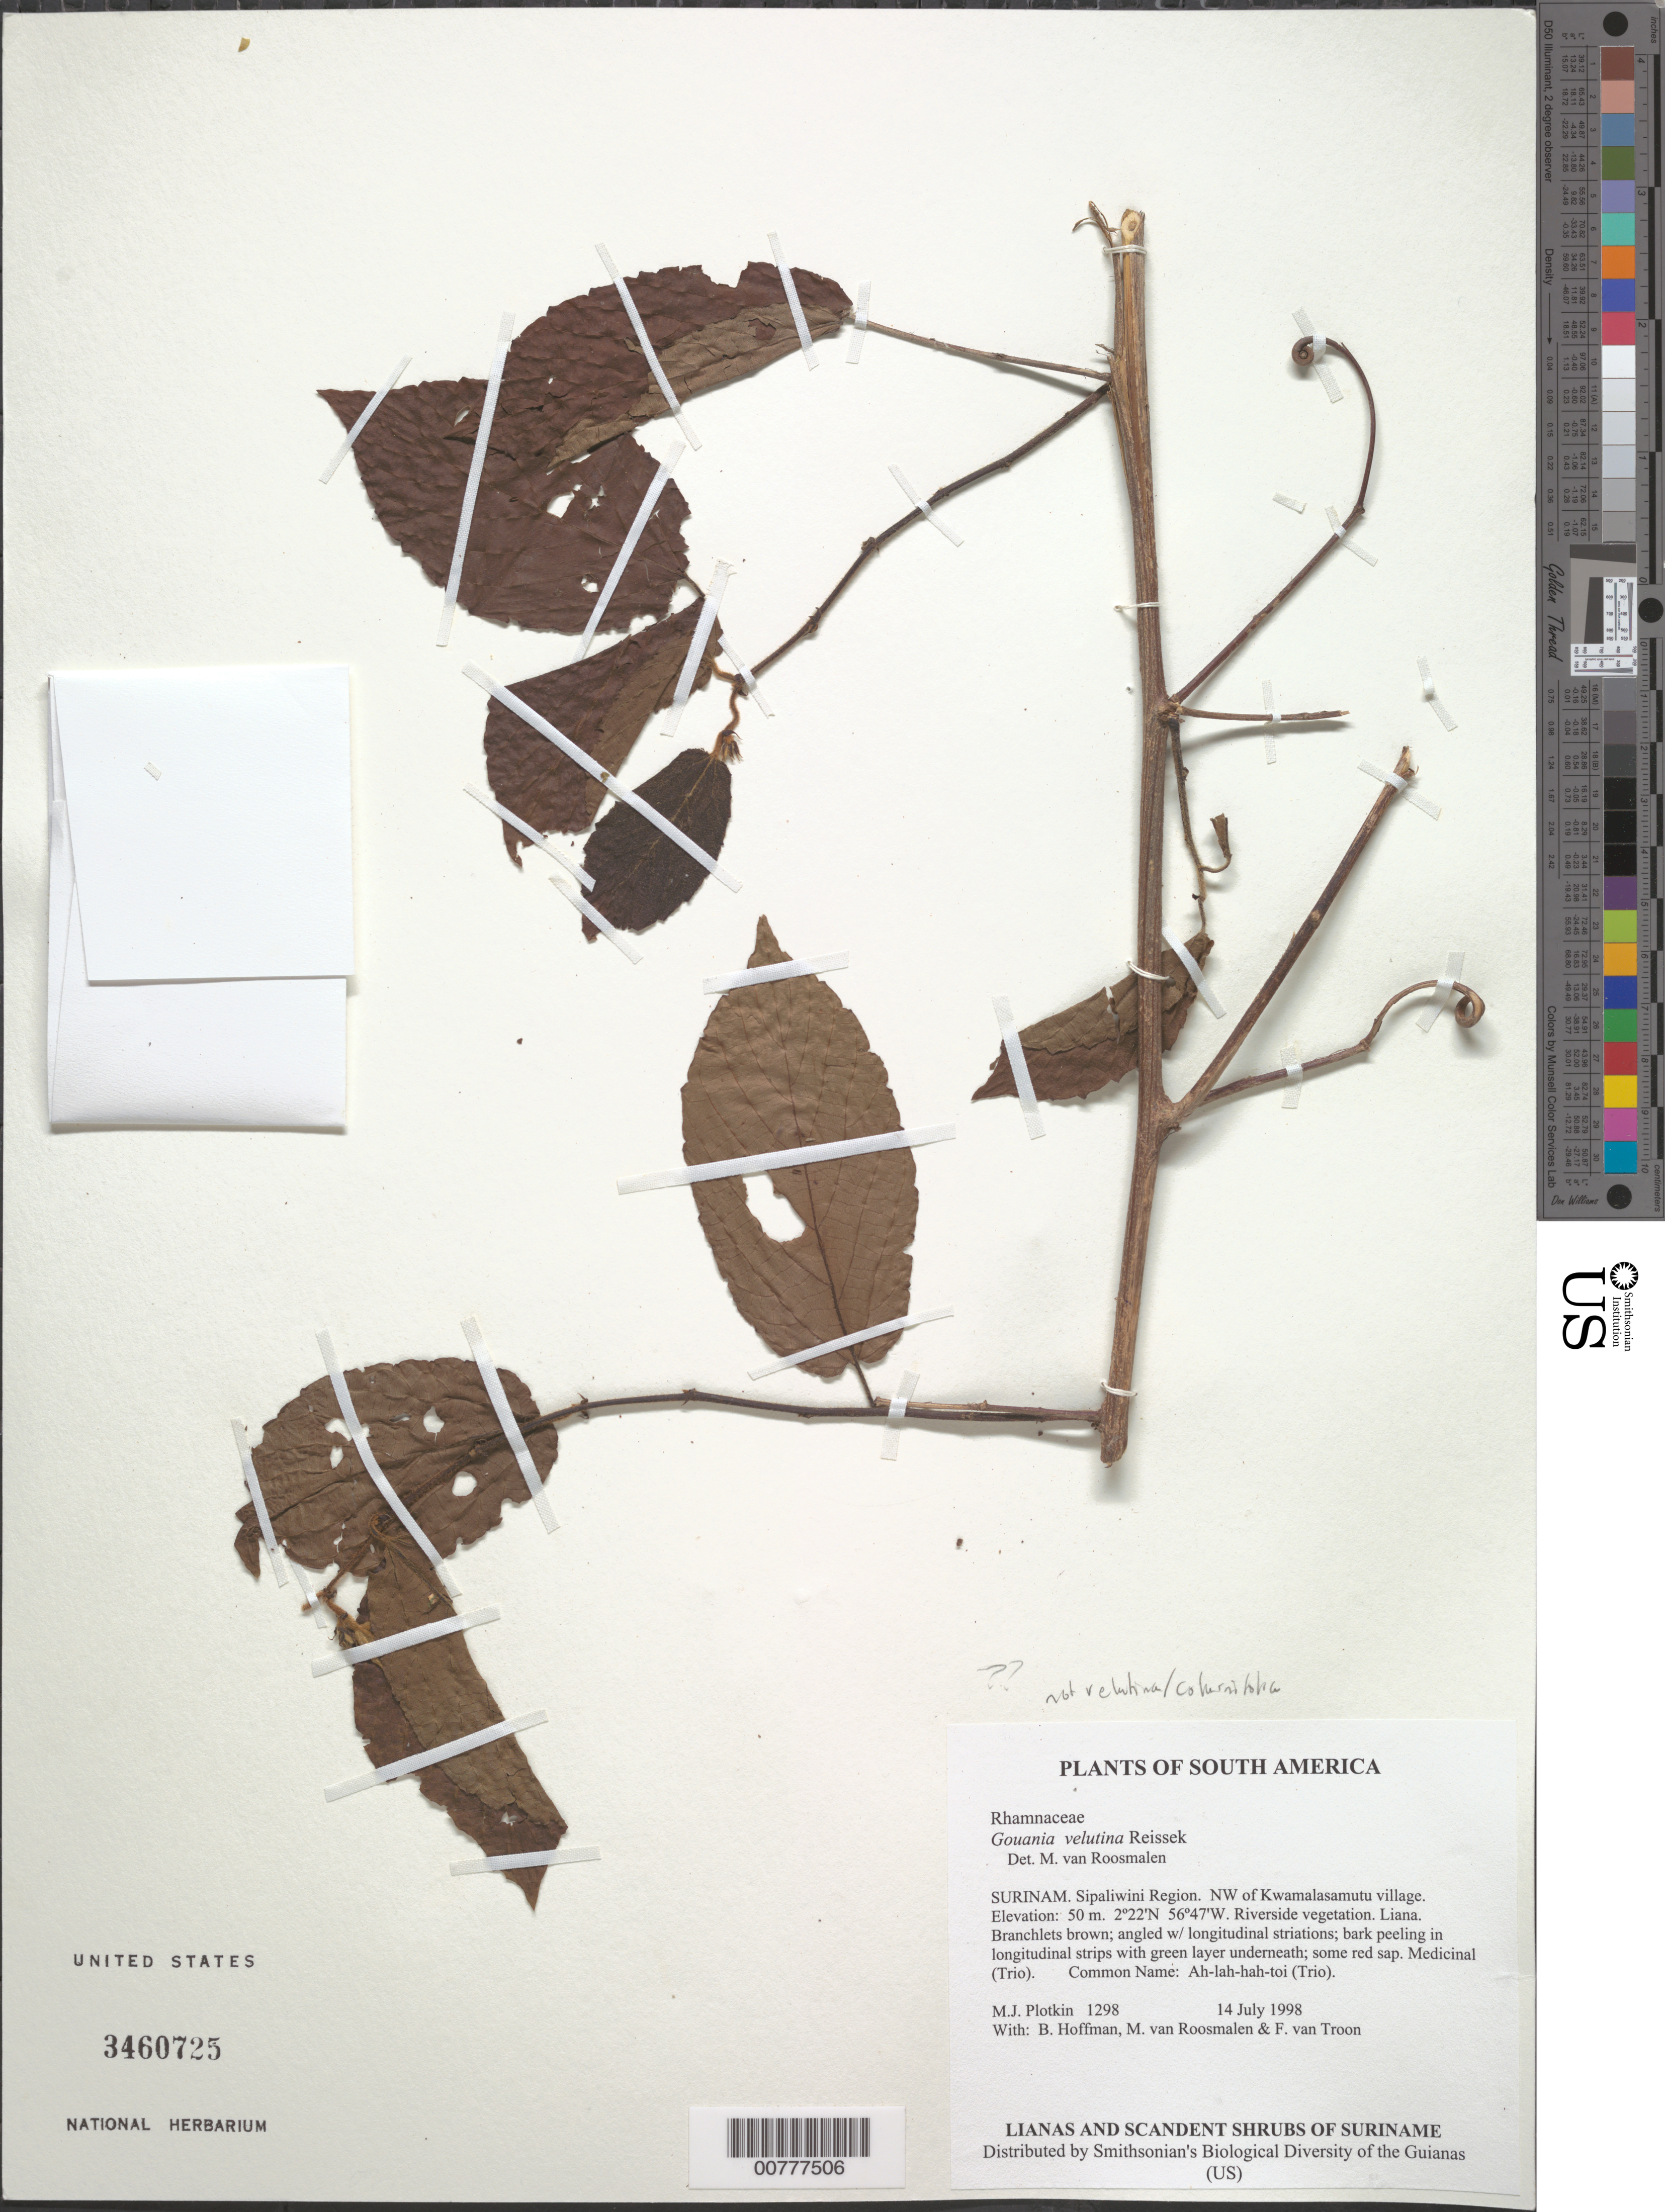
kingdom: Plantae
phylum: Tracheophyta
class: Magnoliopsida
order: Rosales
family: Rhamnaceae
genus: Gouania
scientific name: Gouania sp.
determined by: Figueira, Mauricio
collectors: M. Plotkin, B. Hoffman, M. G. M. v. Roosmalen & F. Van Troon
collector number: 1298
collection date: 1998-07-14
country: Suriname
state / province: Sipaliwini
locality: NW of Kwamalasamutu village.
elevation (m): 50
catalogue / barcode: US 3460725